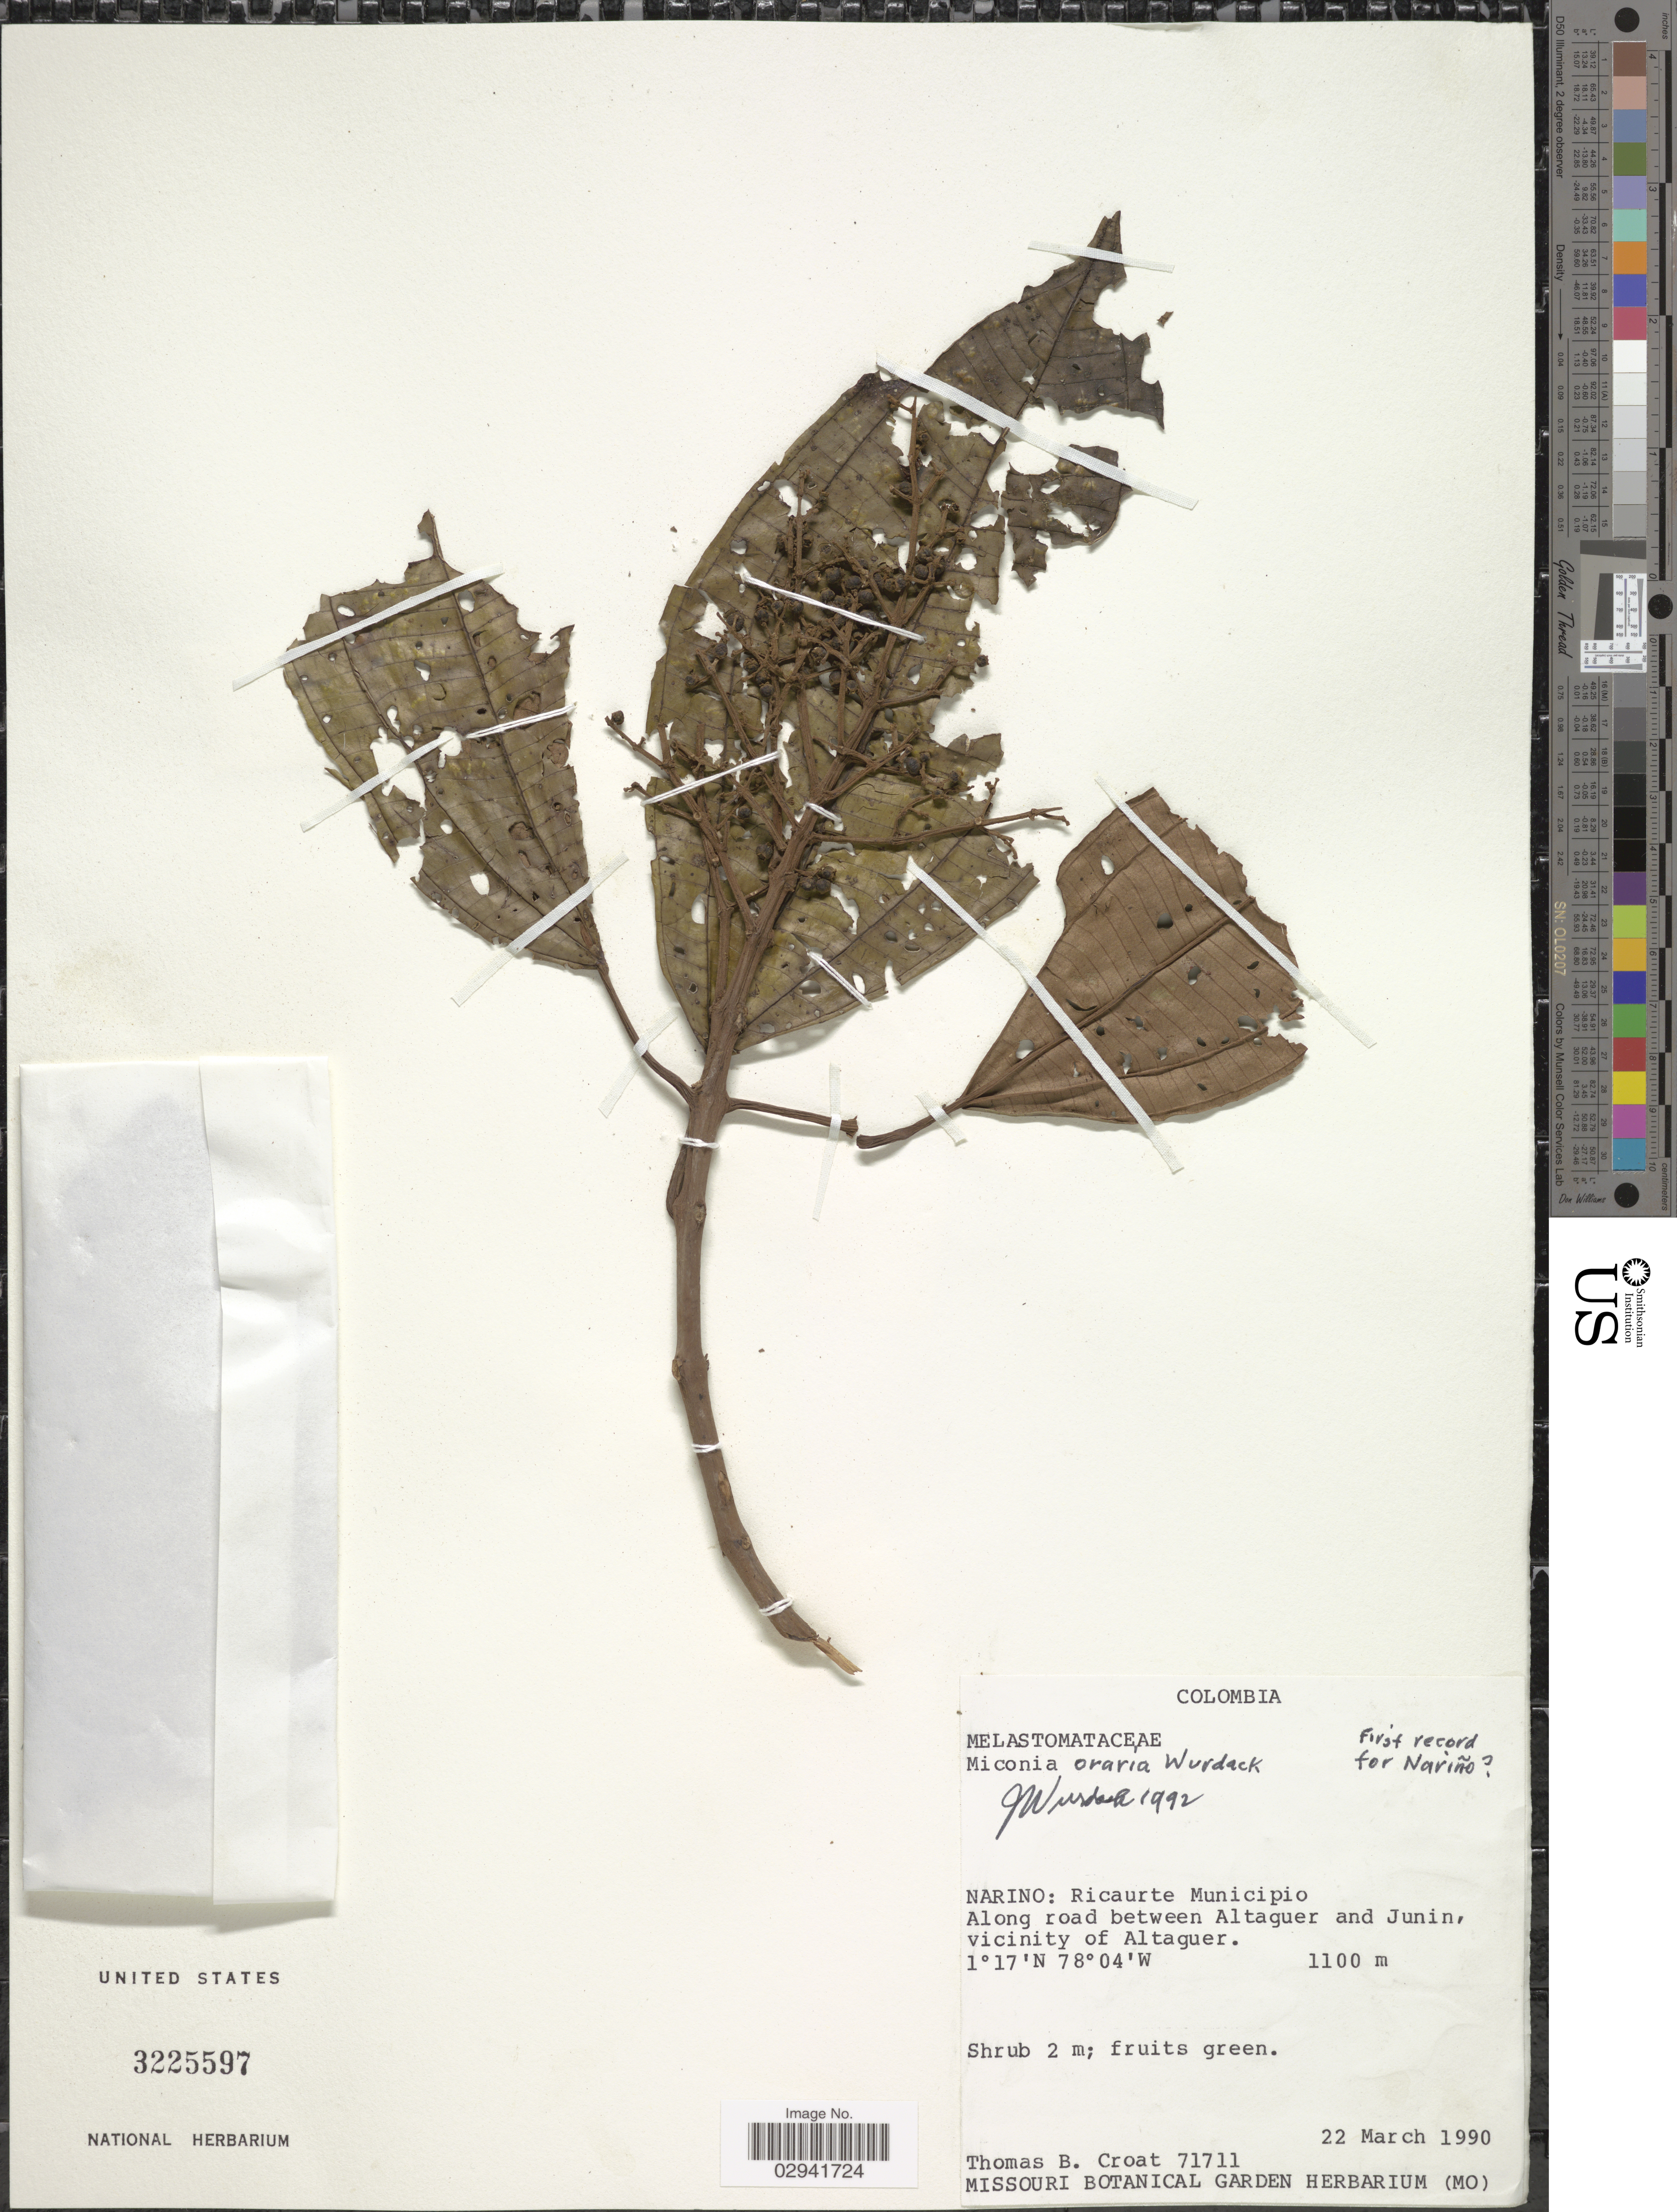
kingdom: Plantae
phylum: Tracheophyta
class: Magnoliopsida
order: Myrtales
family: Melastomataceae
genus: Miconia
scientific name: Miconia oraria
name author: Wurdack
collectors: T. B. Croat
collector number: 71711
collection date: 1990-03-22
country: Colombia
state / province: Nariño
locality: Narino: Ricaurte Municipio. Along road between Altaguer and Junin, vicinity of Altaguer.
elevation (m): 1100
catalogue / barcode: US 3225597